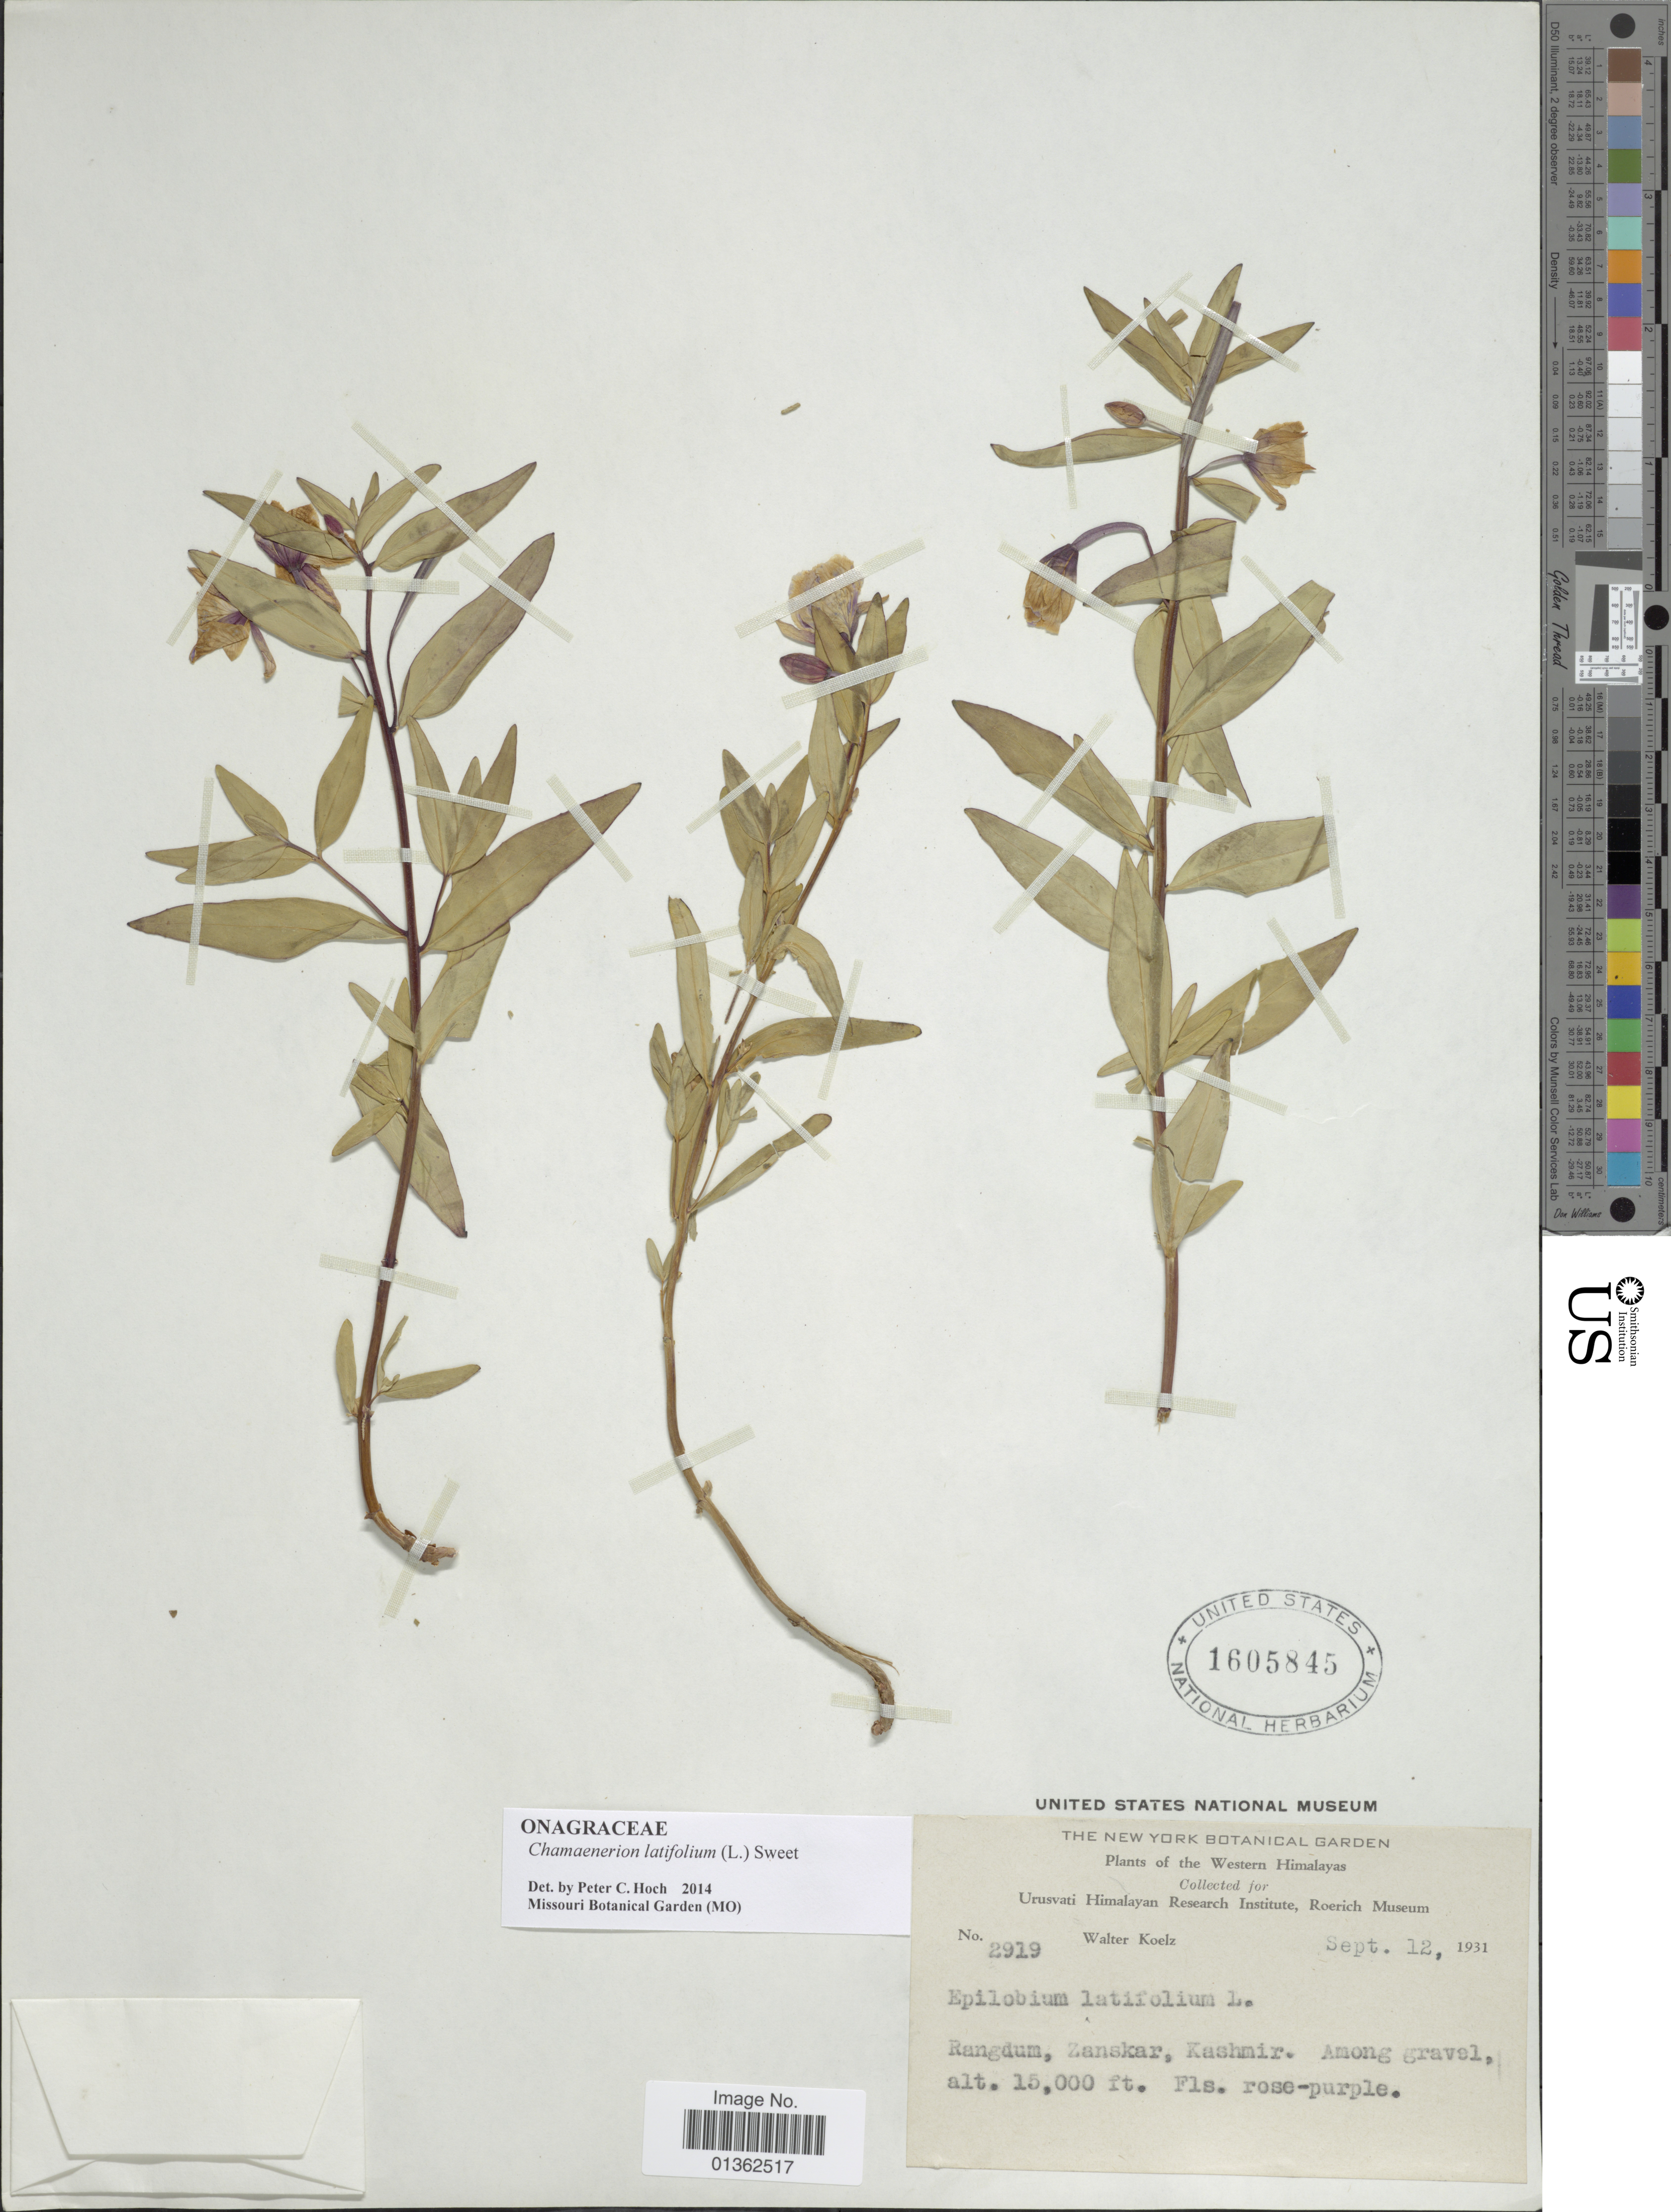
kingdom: Plantae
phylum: Tracheophyta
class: Magnoliopsida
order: Myrtales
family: Onagraceae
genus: Chamaenerion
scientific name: Chamaenerion latifolium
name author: (L.) Th. Fr. & Lange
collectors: W. N. Koelz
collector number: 2919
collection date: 1931-09-12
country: India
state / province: Jammu and Kashmir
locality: Western Himalayas. Rangdum, Zanskar, Kashmir.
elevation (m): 4572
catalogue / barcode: US 1605845